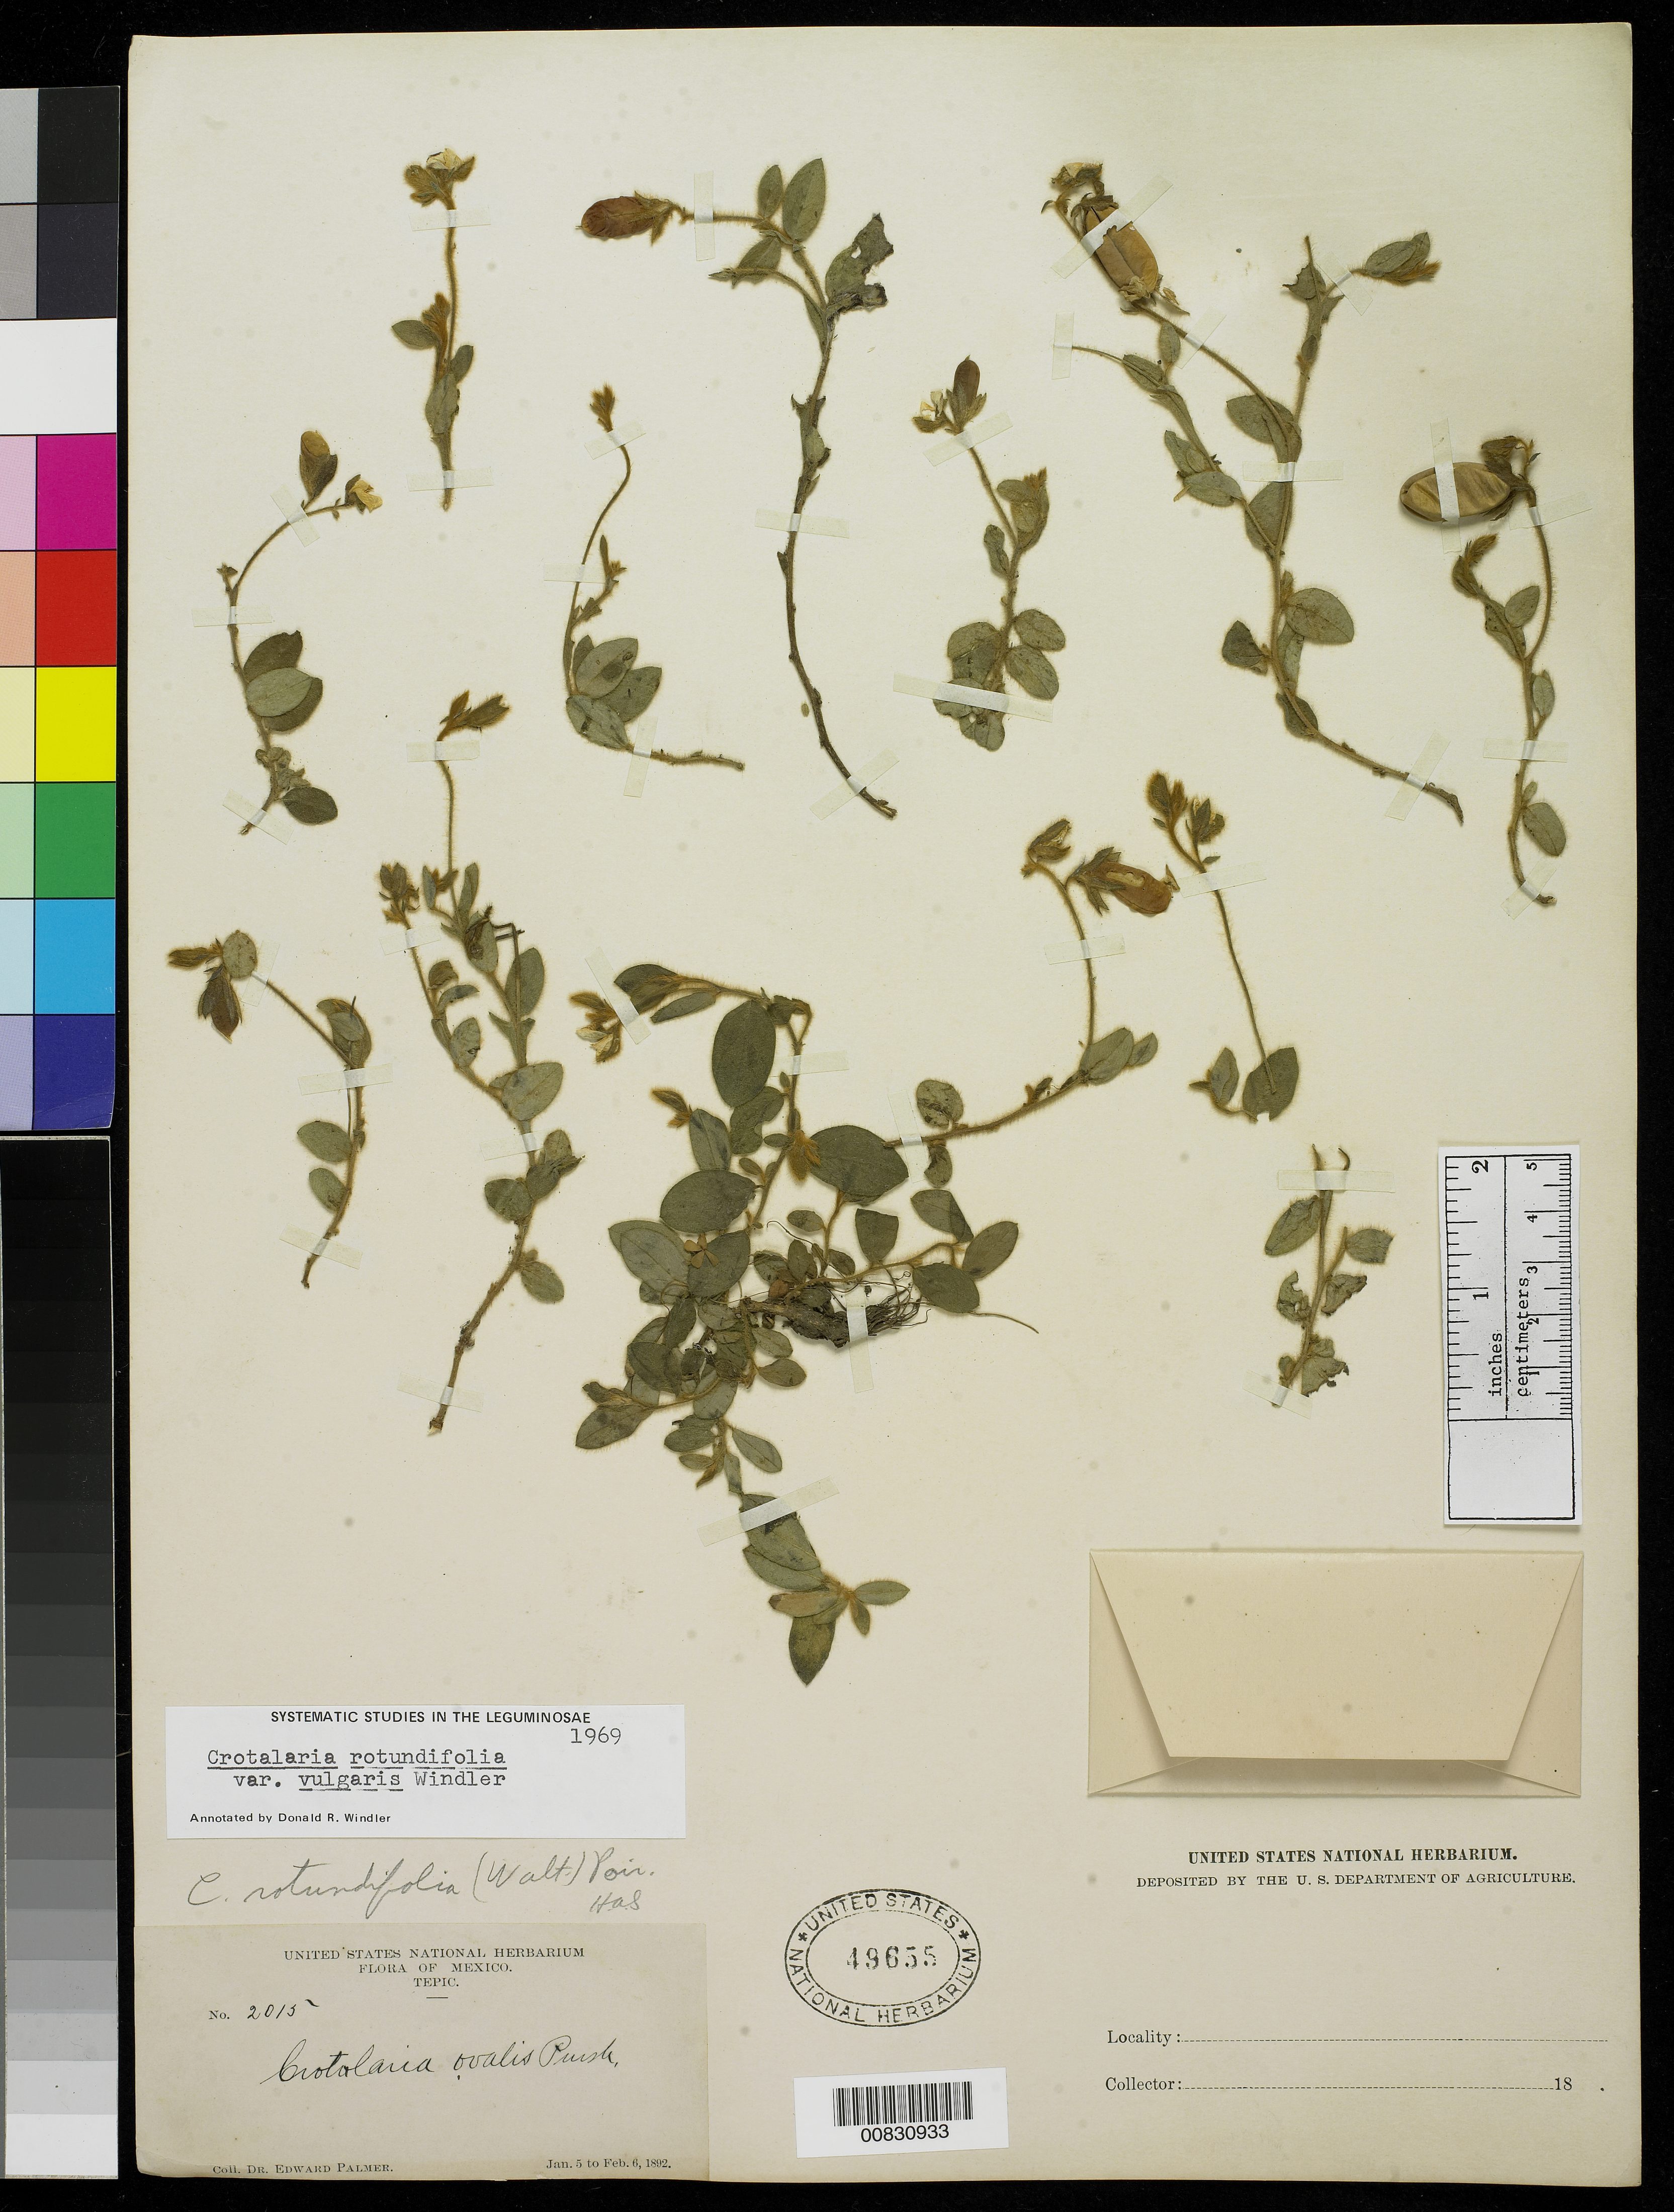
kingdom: Plantae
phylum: Tracheophyta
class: Magnoliopsida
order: Fabales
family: Fabaceae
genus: Crotalaria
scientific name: Crotalaria rotundifolia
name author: Walter ex J.F. Gmel.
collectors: E. Palmer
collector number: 2015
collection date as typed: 05 Jan 1892 to 06 Feb 1892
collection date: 1892-01-05/1892-02-06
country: Mexico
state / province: Nayarit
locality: Tepic, Nayarit.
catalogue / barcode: US 49655